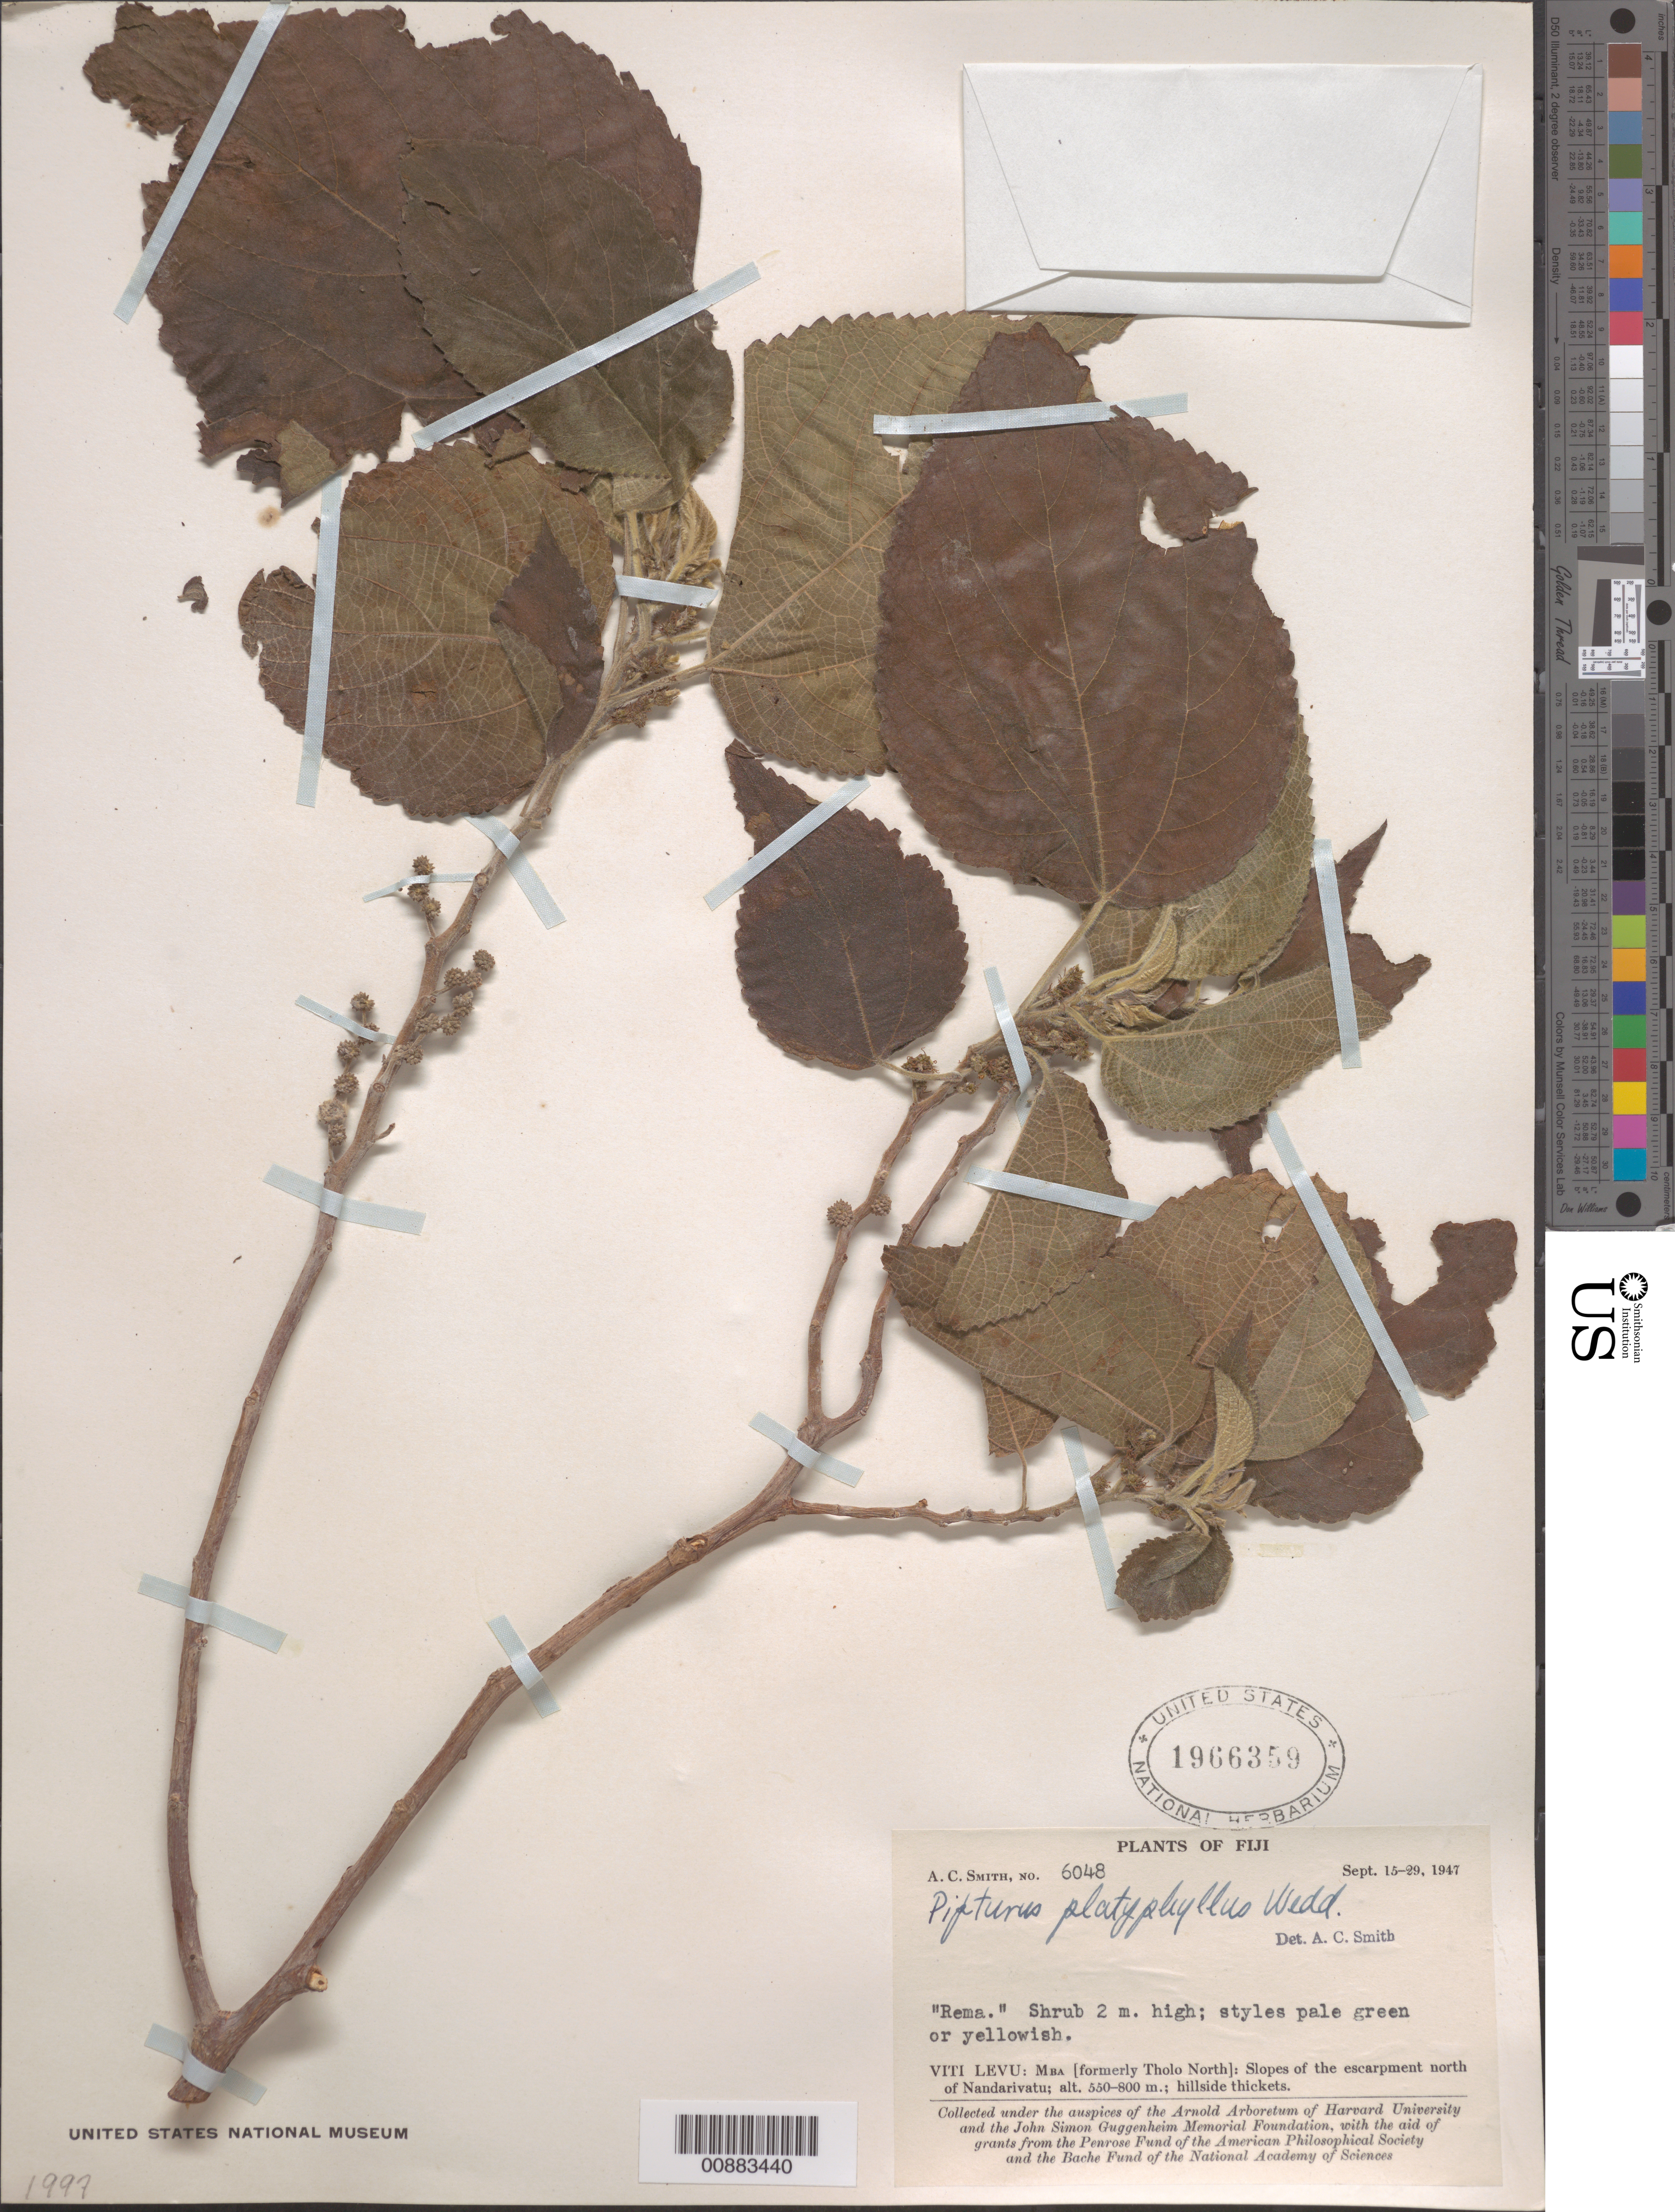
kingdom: Plantae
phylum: Tracheophyta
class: Magnoliopsida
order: Rosales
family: Urticaceae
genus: Pipturus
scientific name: Pipturus platyphyllus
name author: Wedd.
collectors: C. A. Smith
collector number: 6048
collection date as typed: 15 Sep 1947 to 29 Sep 1947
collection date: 1947-09-15/1947-09-29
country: Fiji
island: Viti Levu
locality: Viti Levu, slopes of the escarpment north of Nandarivatu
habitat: Hillside thickets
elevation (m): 550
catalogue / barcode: US 1966359